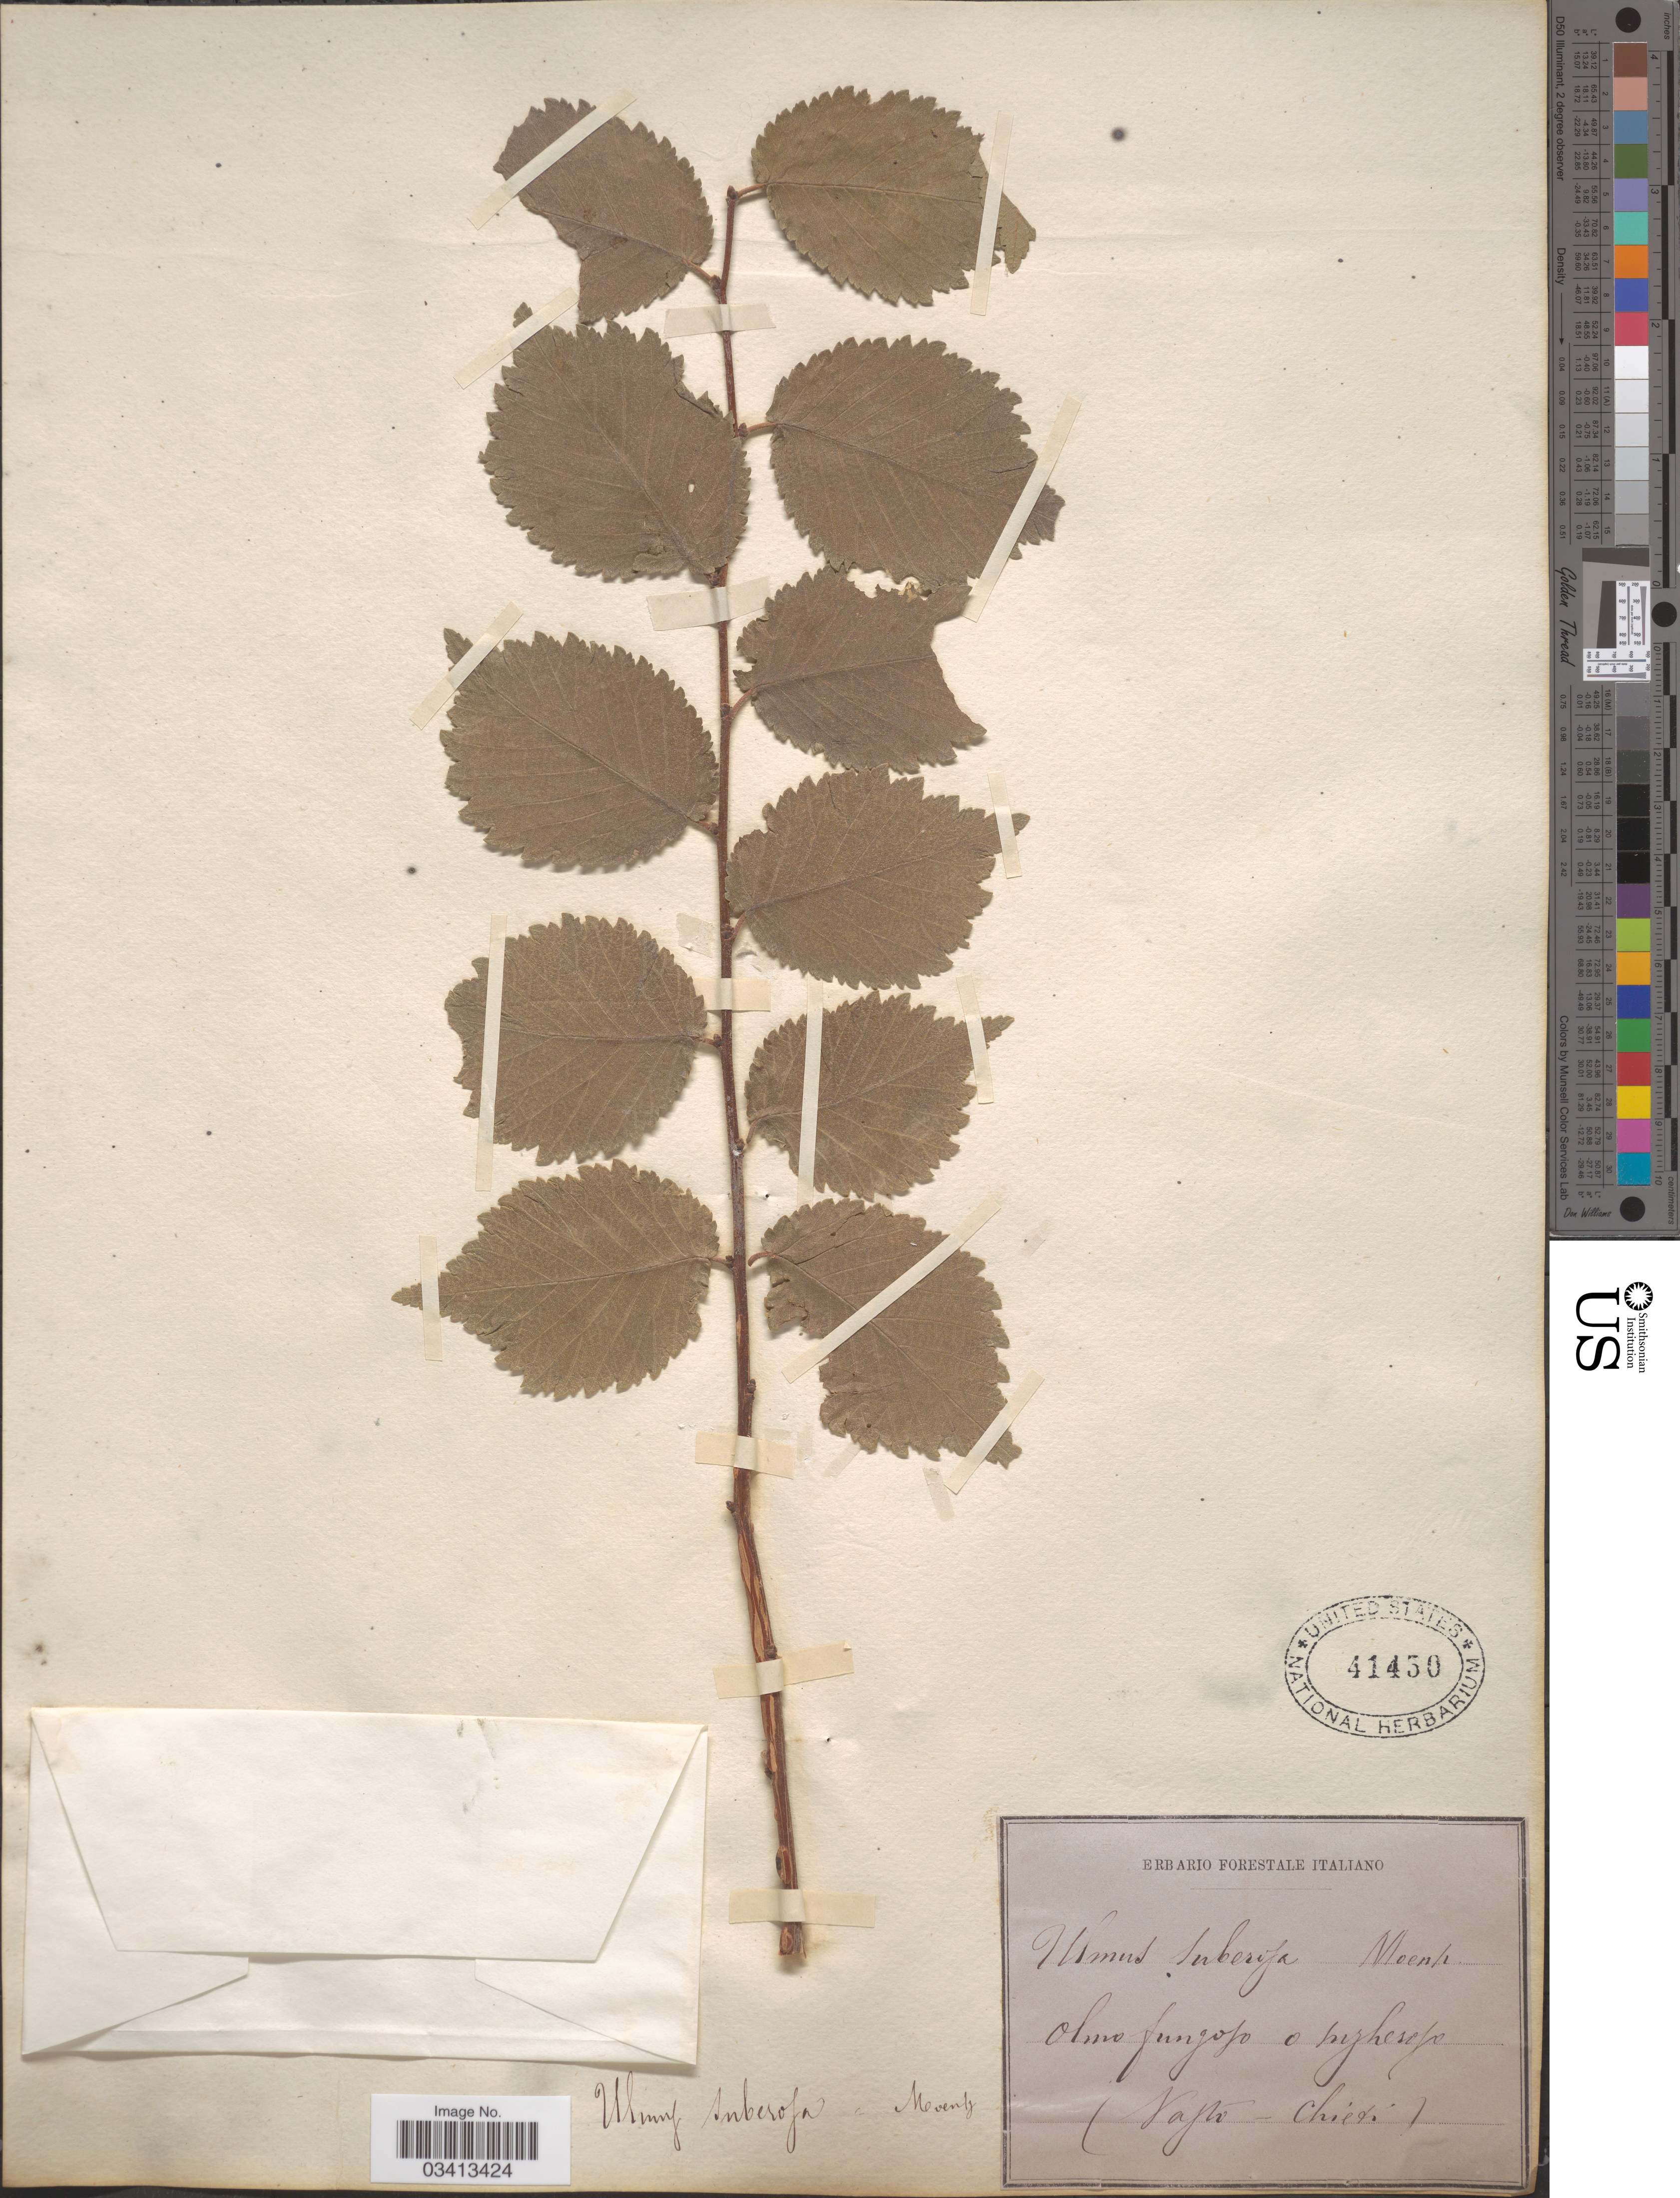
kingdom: Plantae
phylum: Tracheophyta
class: Magnoliopsida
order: Rosales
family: Ulmaceae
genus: Ulmus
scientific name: Ulmus suberosa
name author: Moench.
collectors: Ex herb. Forestale Italiano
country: Italy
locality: Olmo Jungoso [interpreted] o Sujesojo [interpreted]. [unsure placement] (Vapo [interpreted] - Chieti) [unsure placement].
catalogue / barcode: US 41450